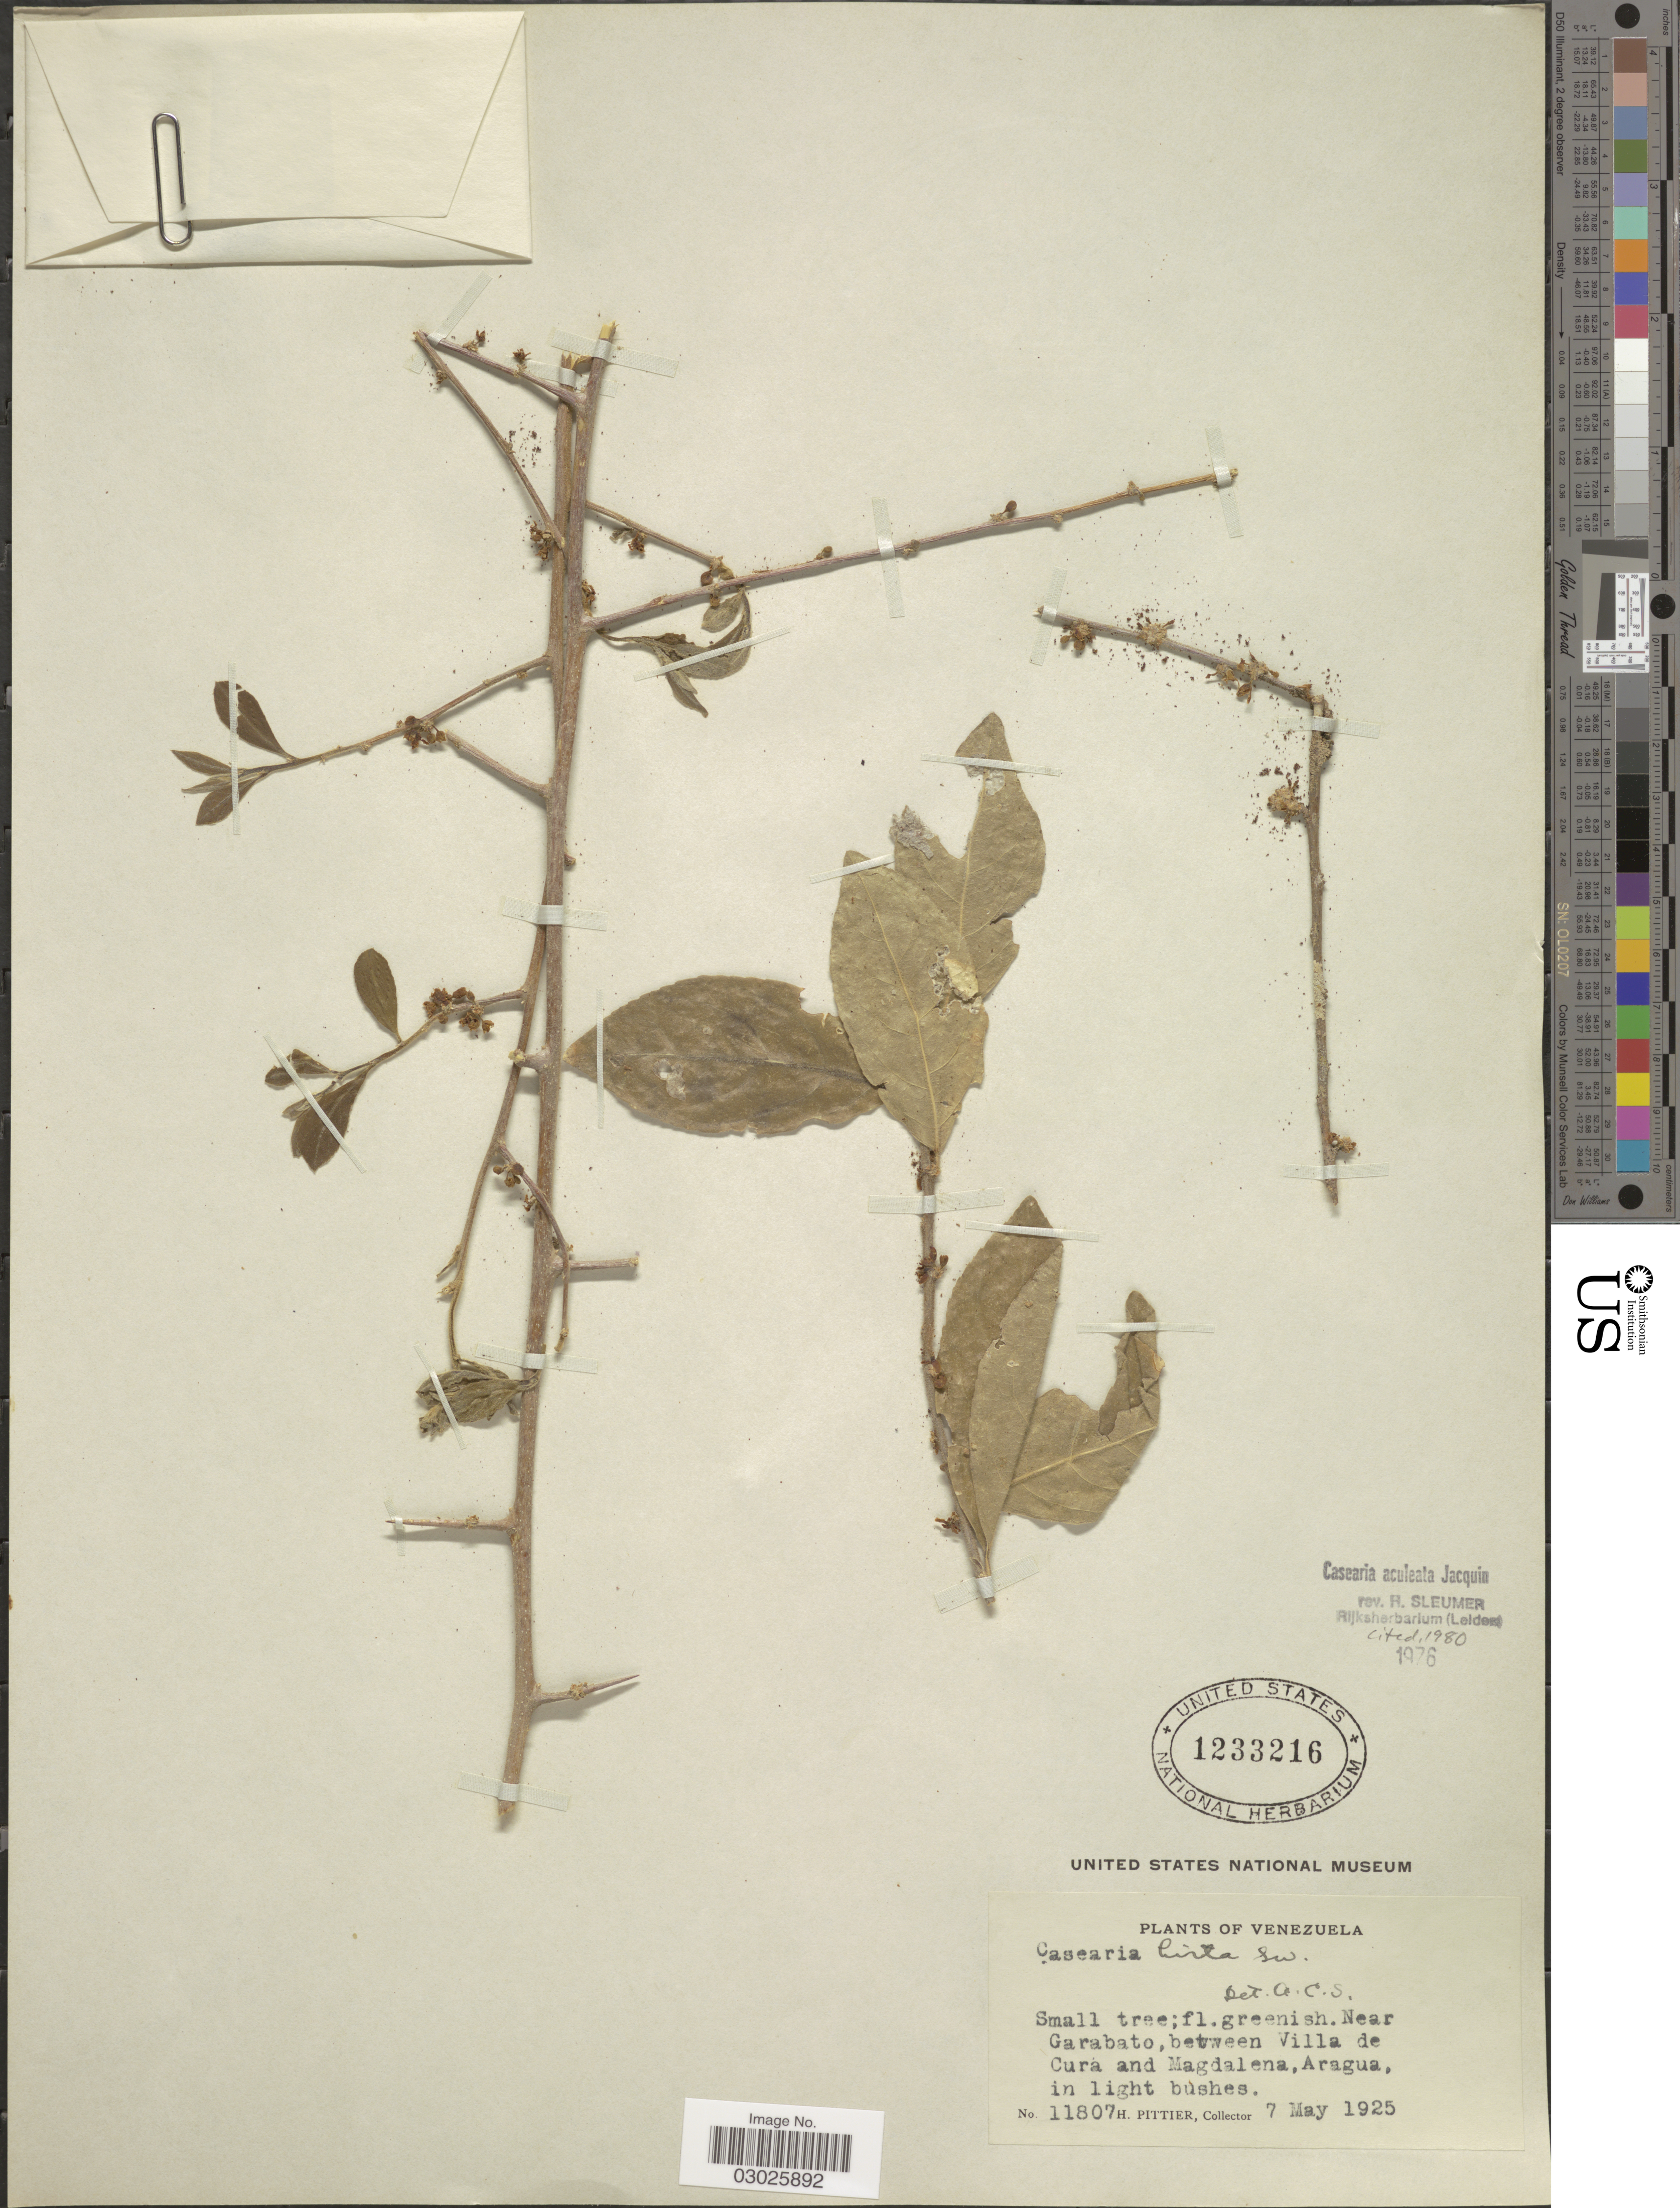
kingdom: Plantae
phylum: Tracheophyta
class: Magnoliopsida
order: Malpighiales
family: Salicaceae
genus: Casearia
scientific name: Casearia aculeata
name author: Jacq.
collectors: H. F. Pittier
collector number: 11807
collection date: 1925-05-07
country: Venezuela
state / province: Aragua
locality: Garabato, between Villa de Cura and Magdalena, Aragua, in light bushes.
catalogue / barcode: US 1233216